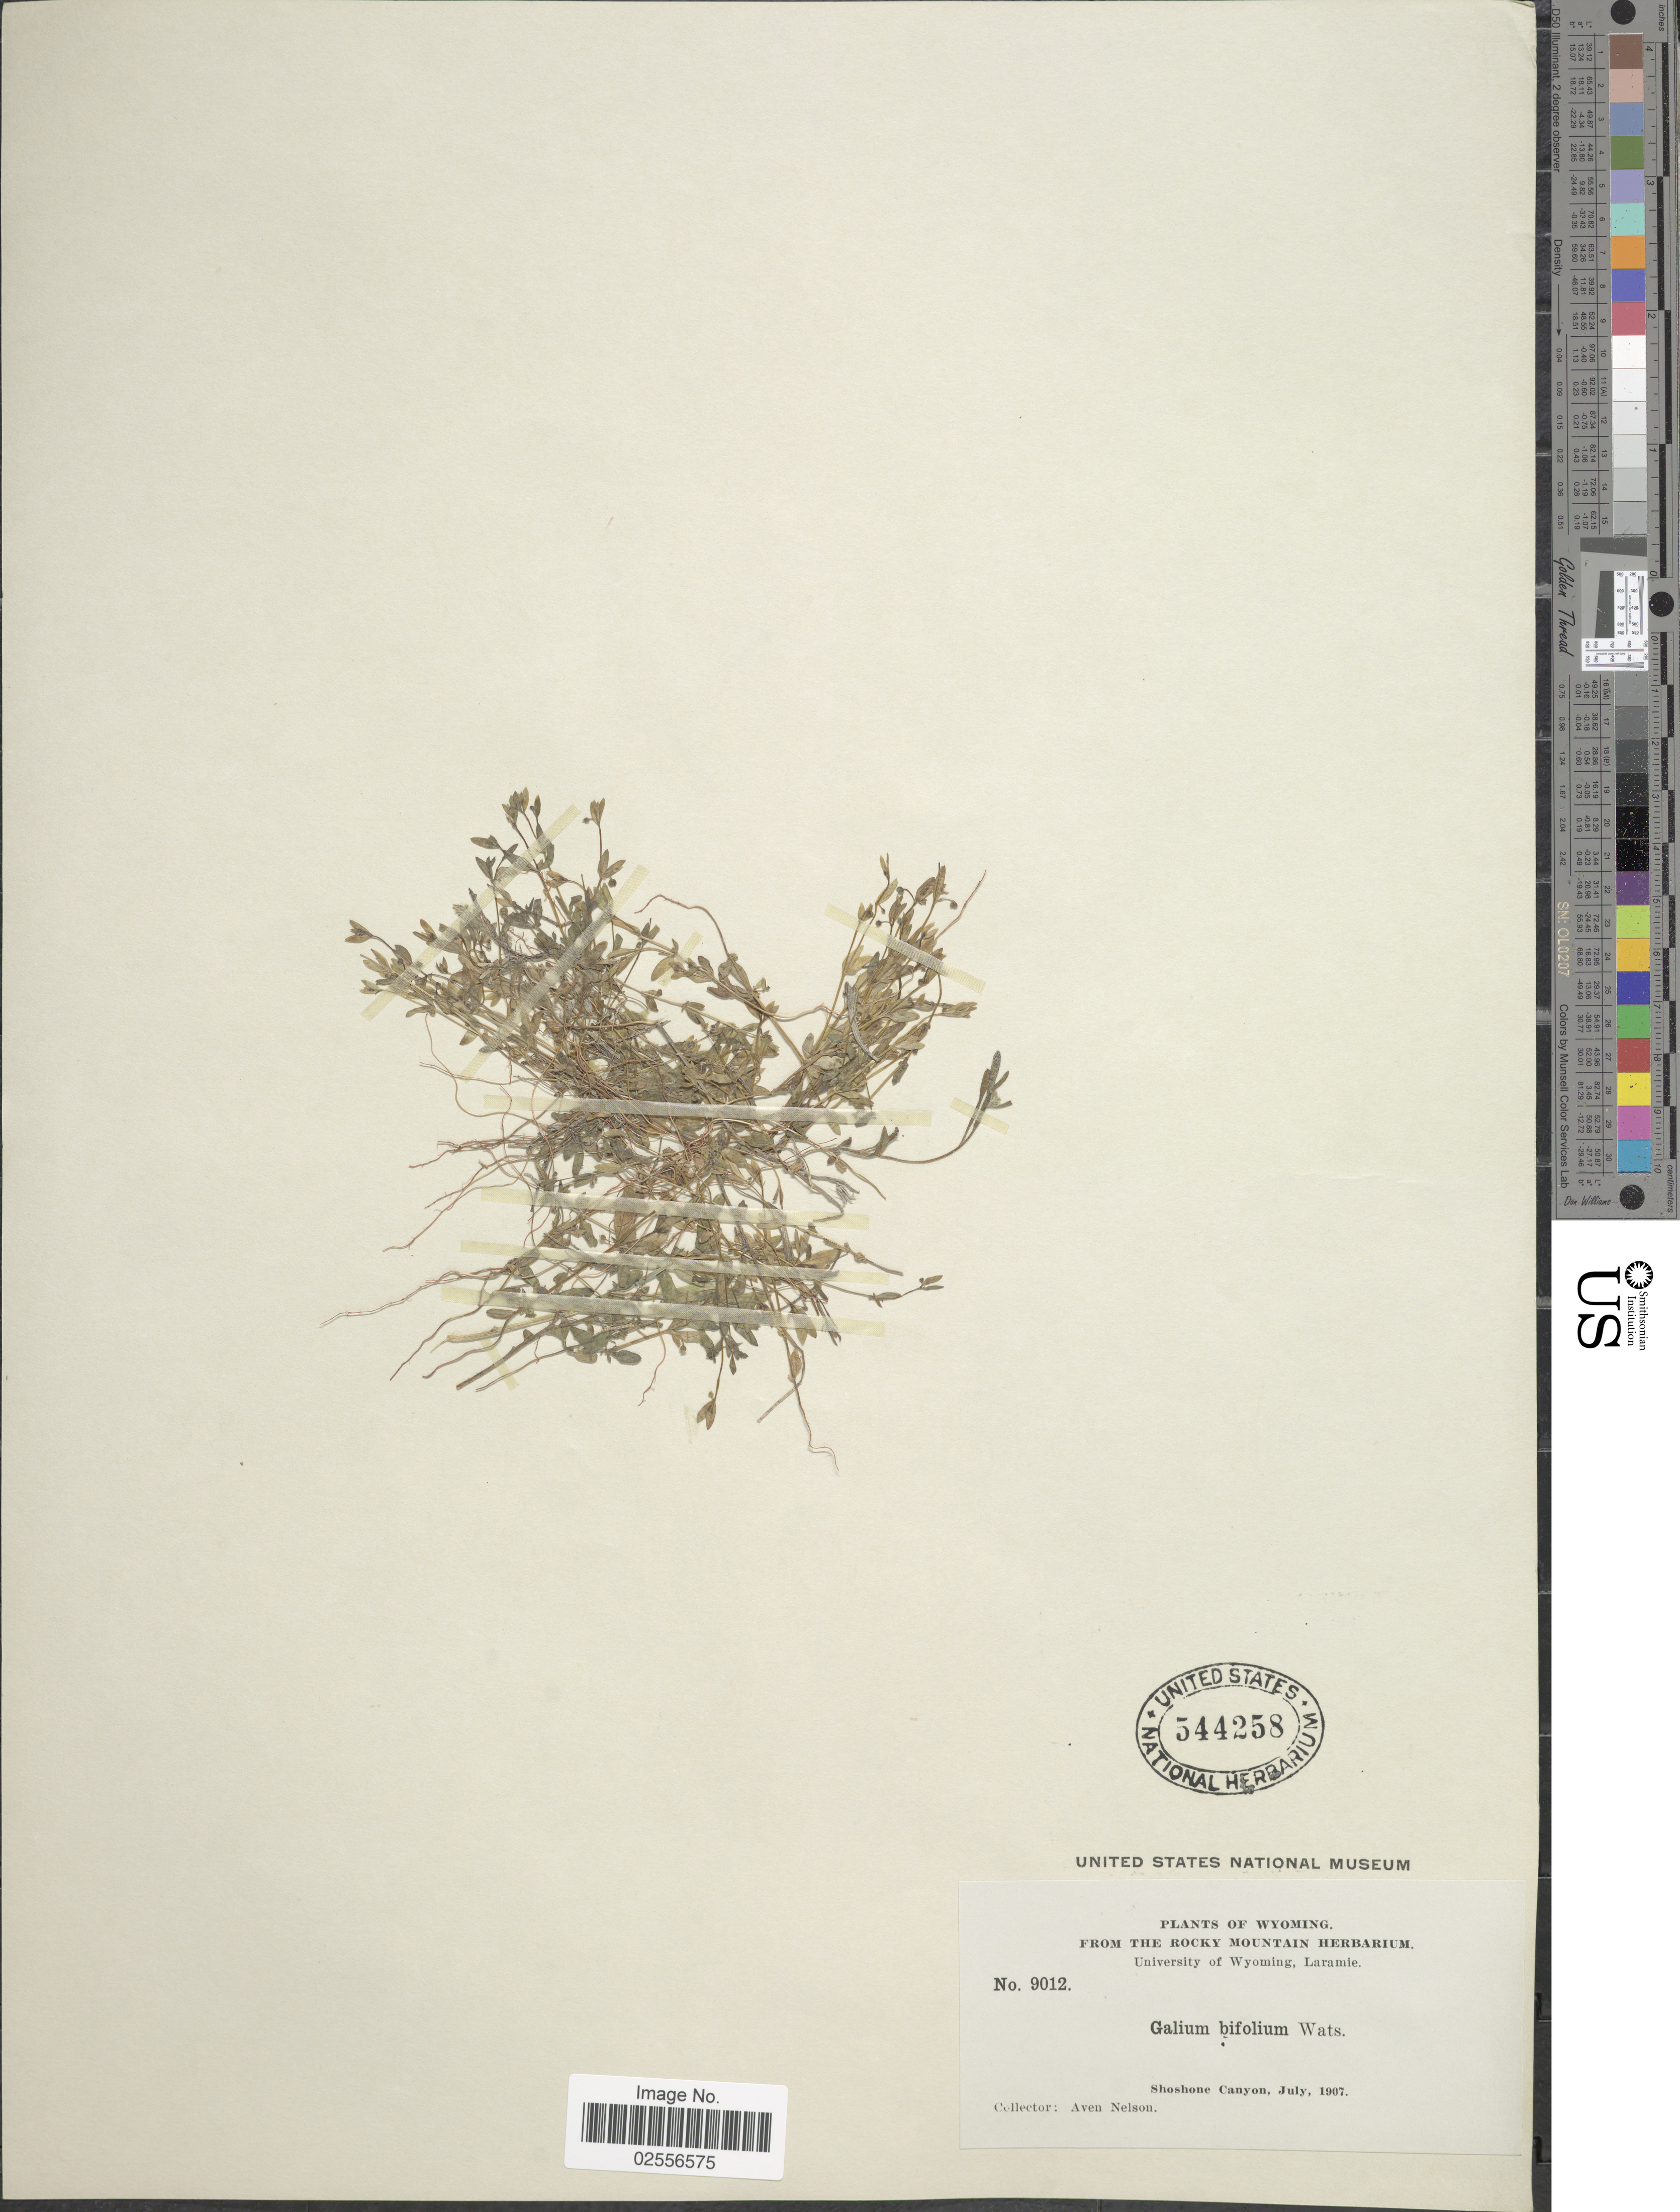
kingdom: Plantae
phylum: Tracheophyta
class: Magnoliopsida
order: Gentianales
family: Rubiaceae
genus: Galium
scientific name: Galium bifolium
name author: S. Watson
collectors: A. Nelson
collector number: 9012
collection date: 1907-07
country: United States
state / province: Wyoming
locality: Shoshone Canyon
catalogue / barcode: US 544258